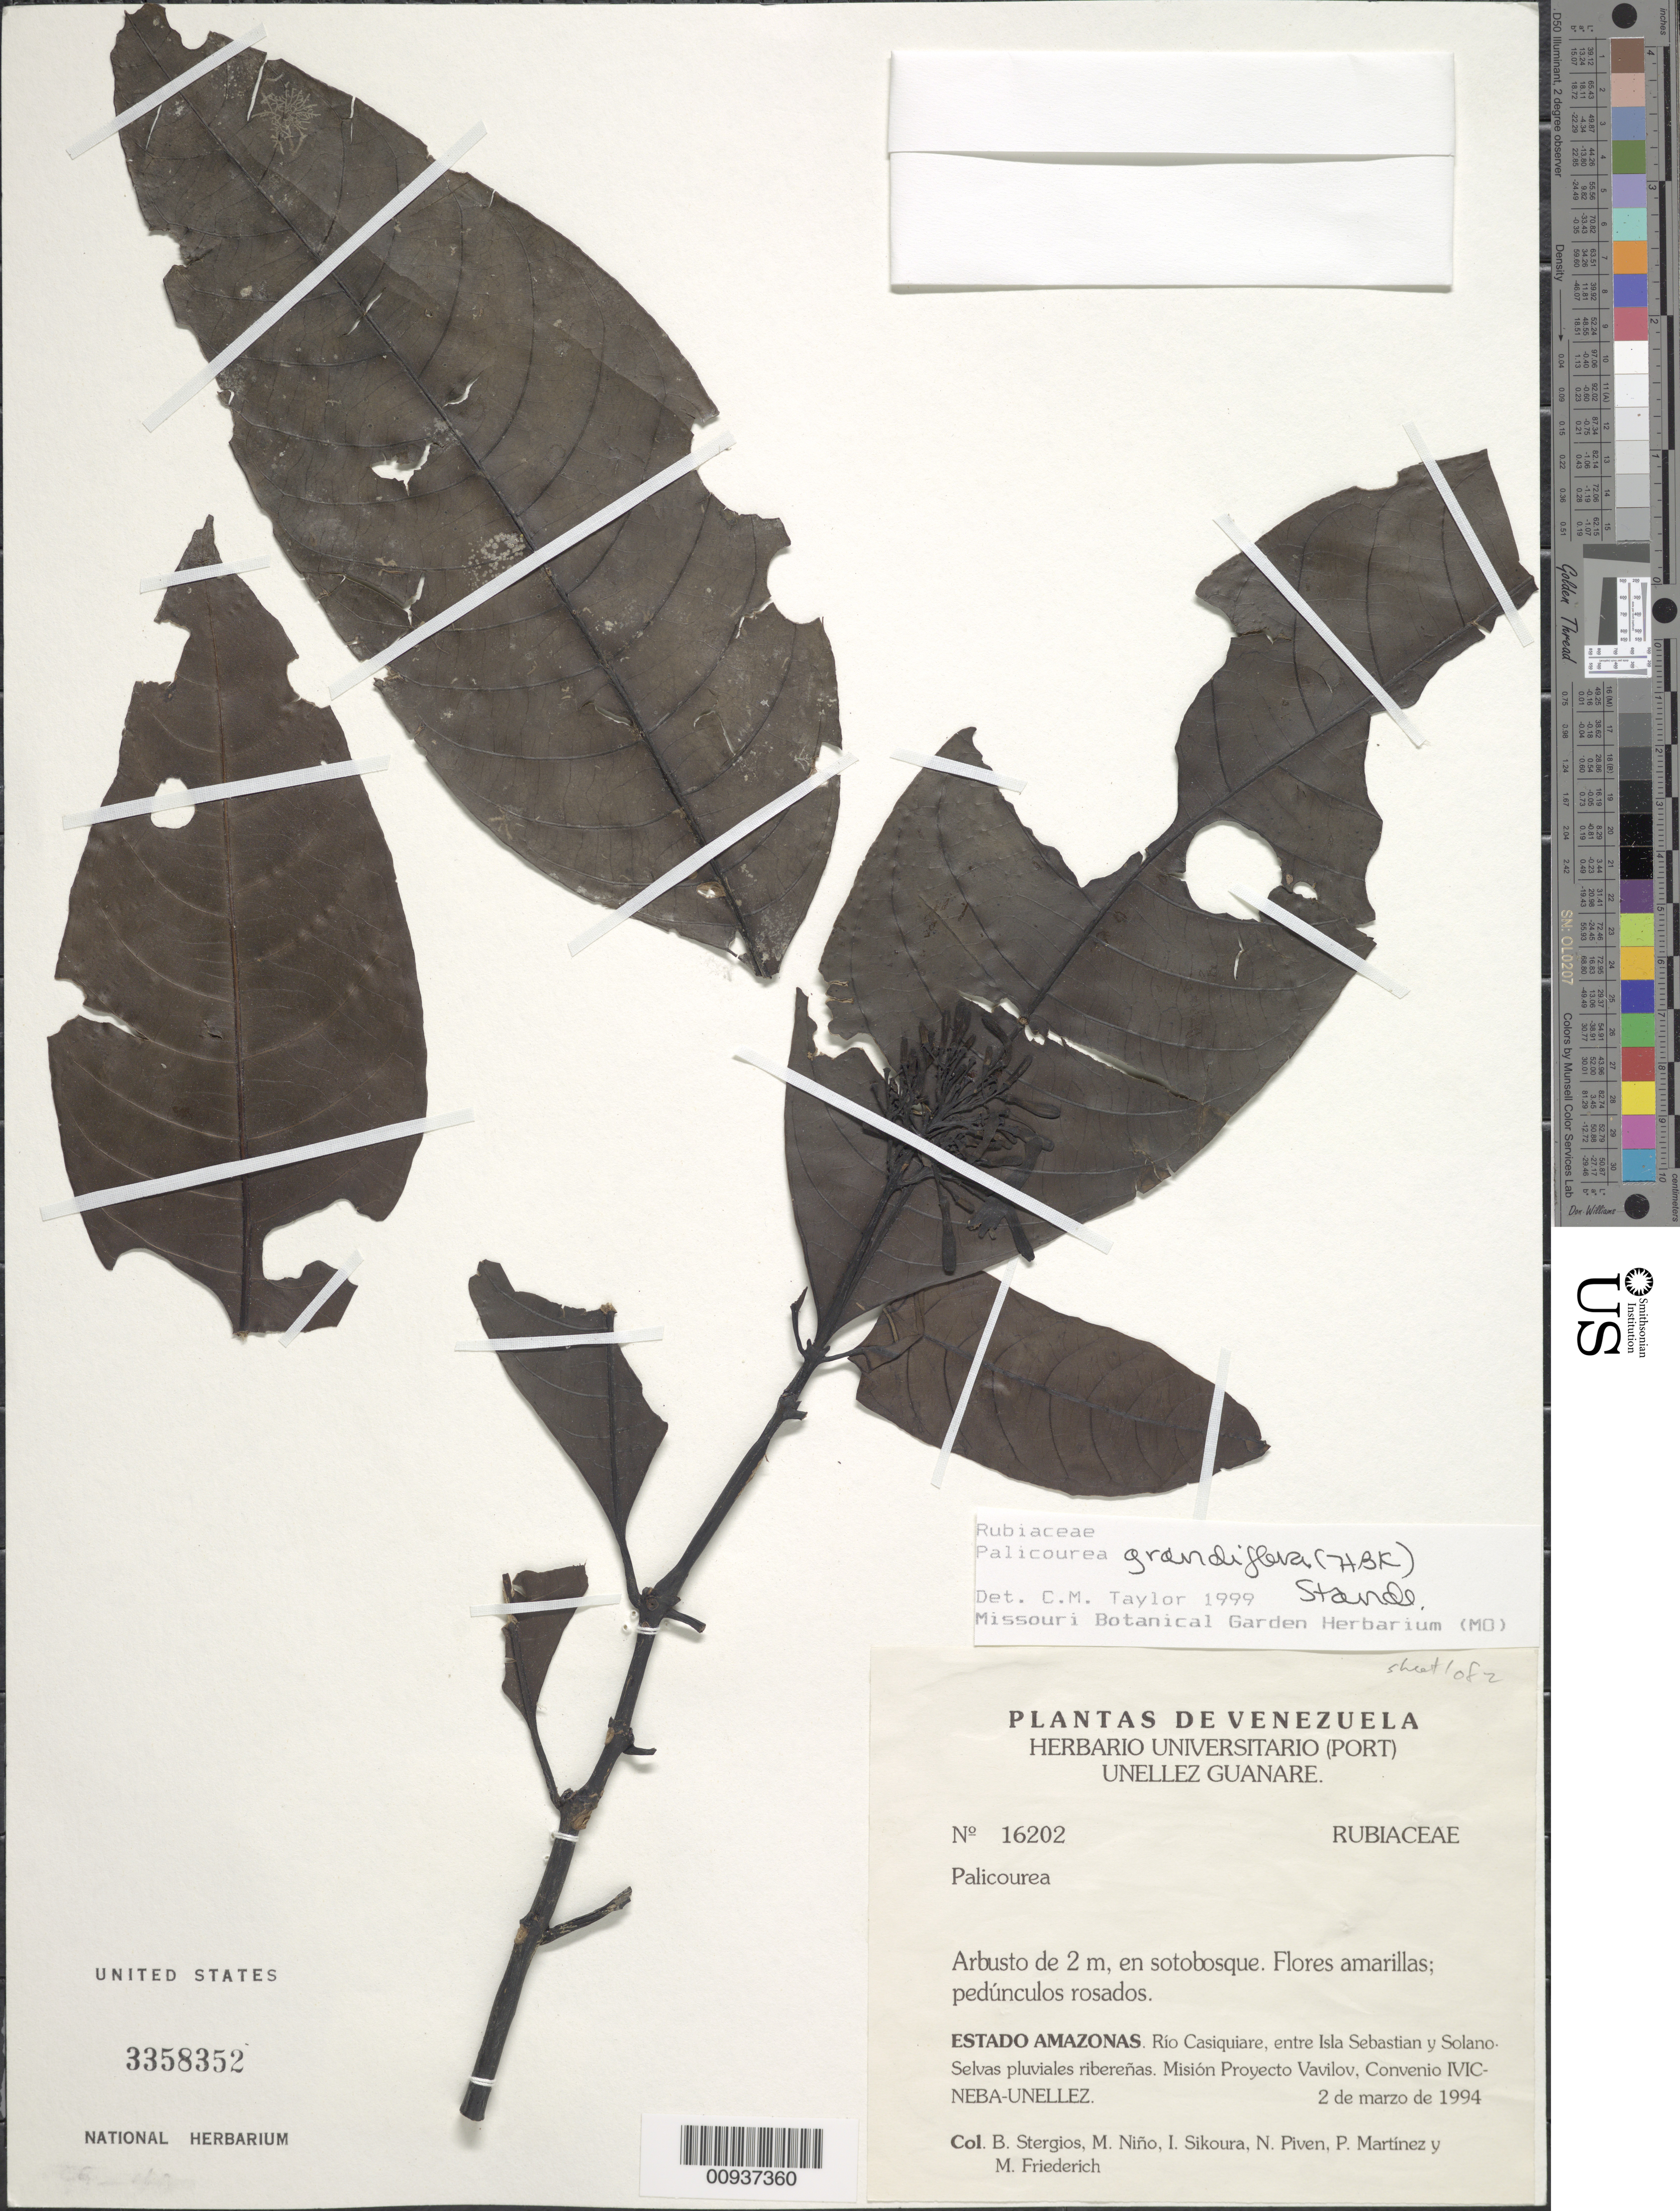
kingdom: Plantae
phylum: Tracheophyta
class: Magnoliopsida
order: Gentianales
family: Rubiaceae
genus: Palicourea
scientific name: Palicourea grandiflora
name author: (Kunth) Standl.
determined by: Taylor, Charlotte M.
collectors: B. G. Stergios, S. M. Niño, I. Sikoura, N. Piven, P. Martinez & N. Friederich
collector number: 16202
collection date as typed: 2-Mar-94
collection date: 1994-03-02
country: Venezuela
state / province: Amazonas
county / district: Río Negro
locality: Río Casiquiare, entre Isla Sebastian y Solano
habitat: Selvas pluviales ribereñas. En sotobosque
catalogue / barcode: US 3358352